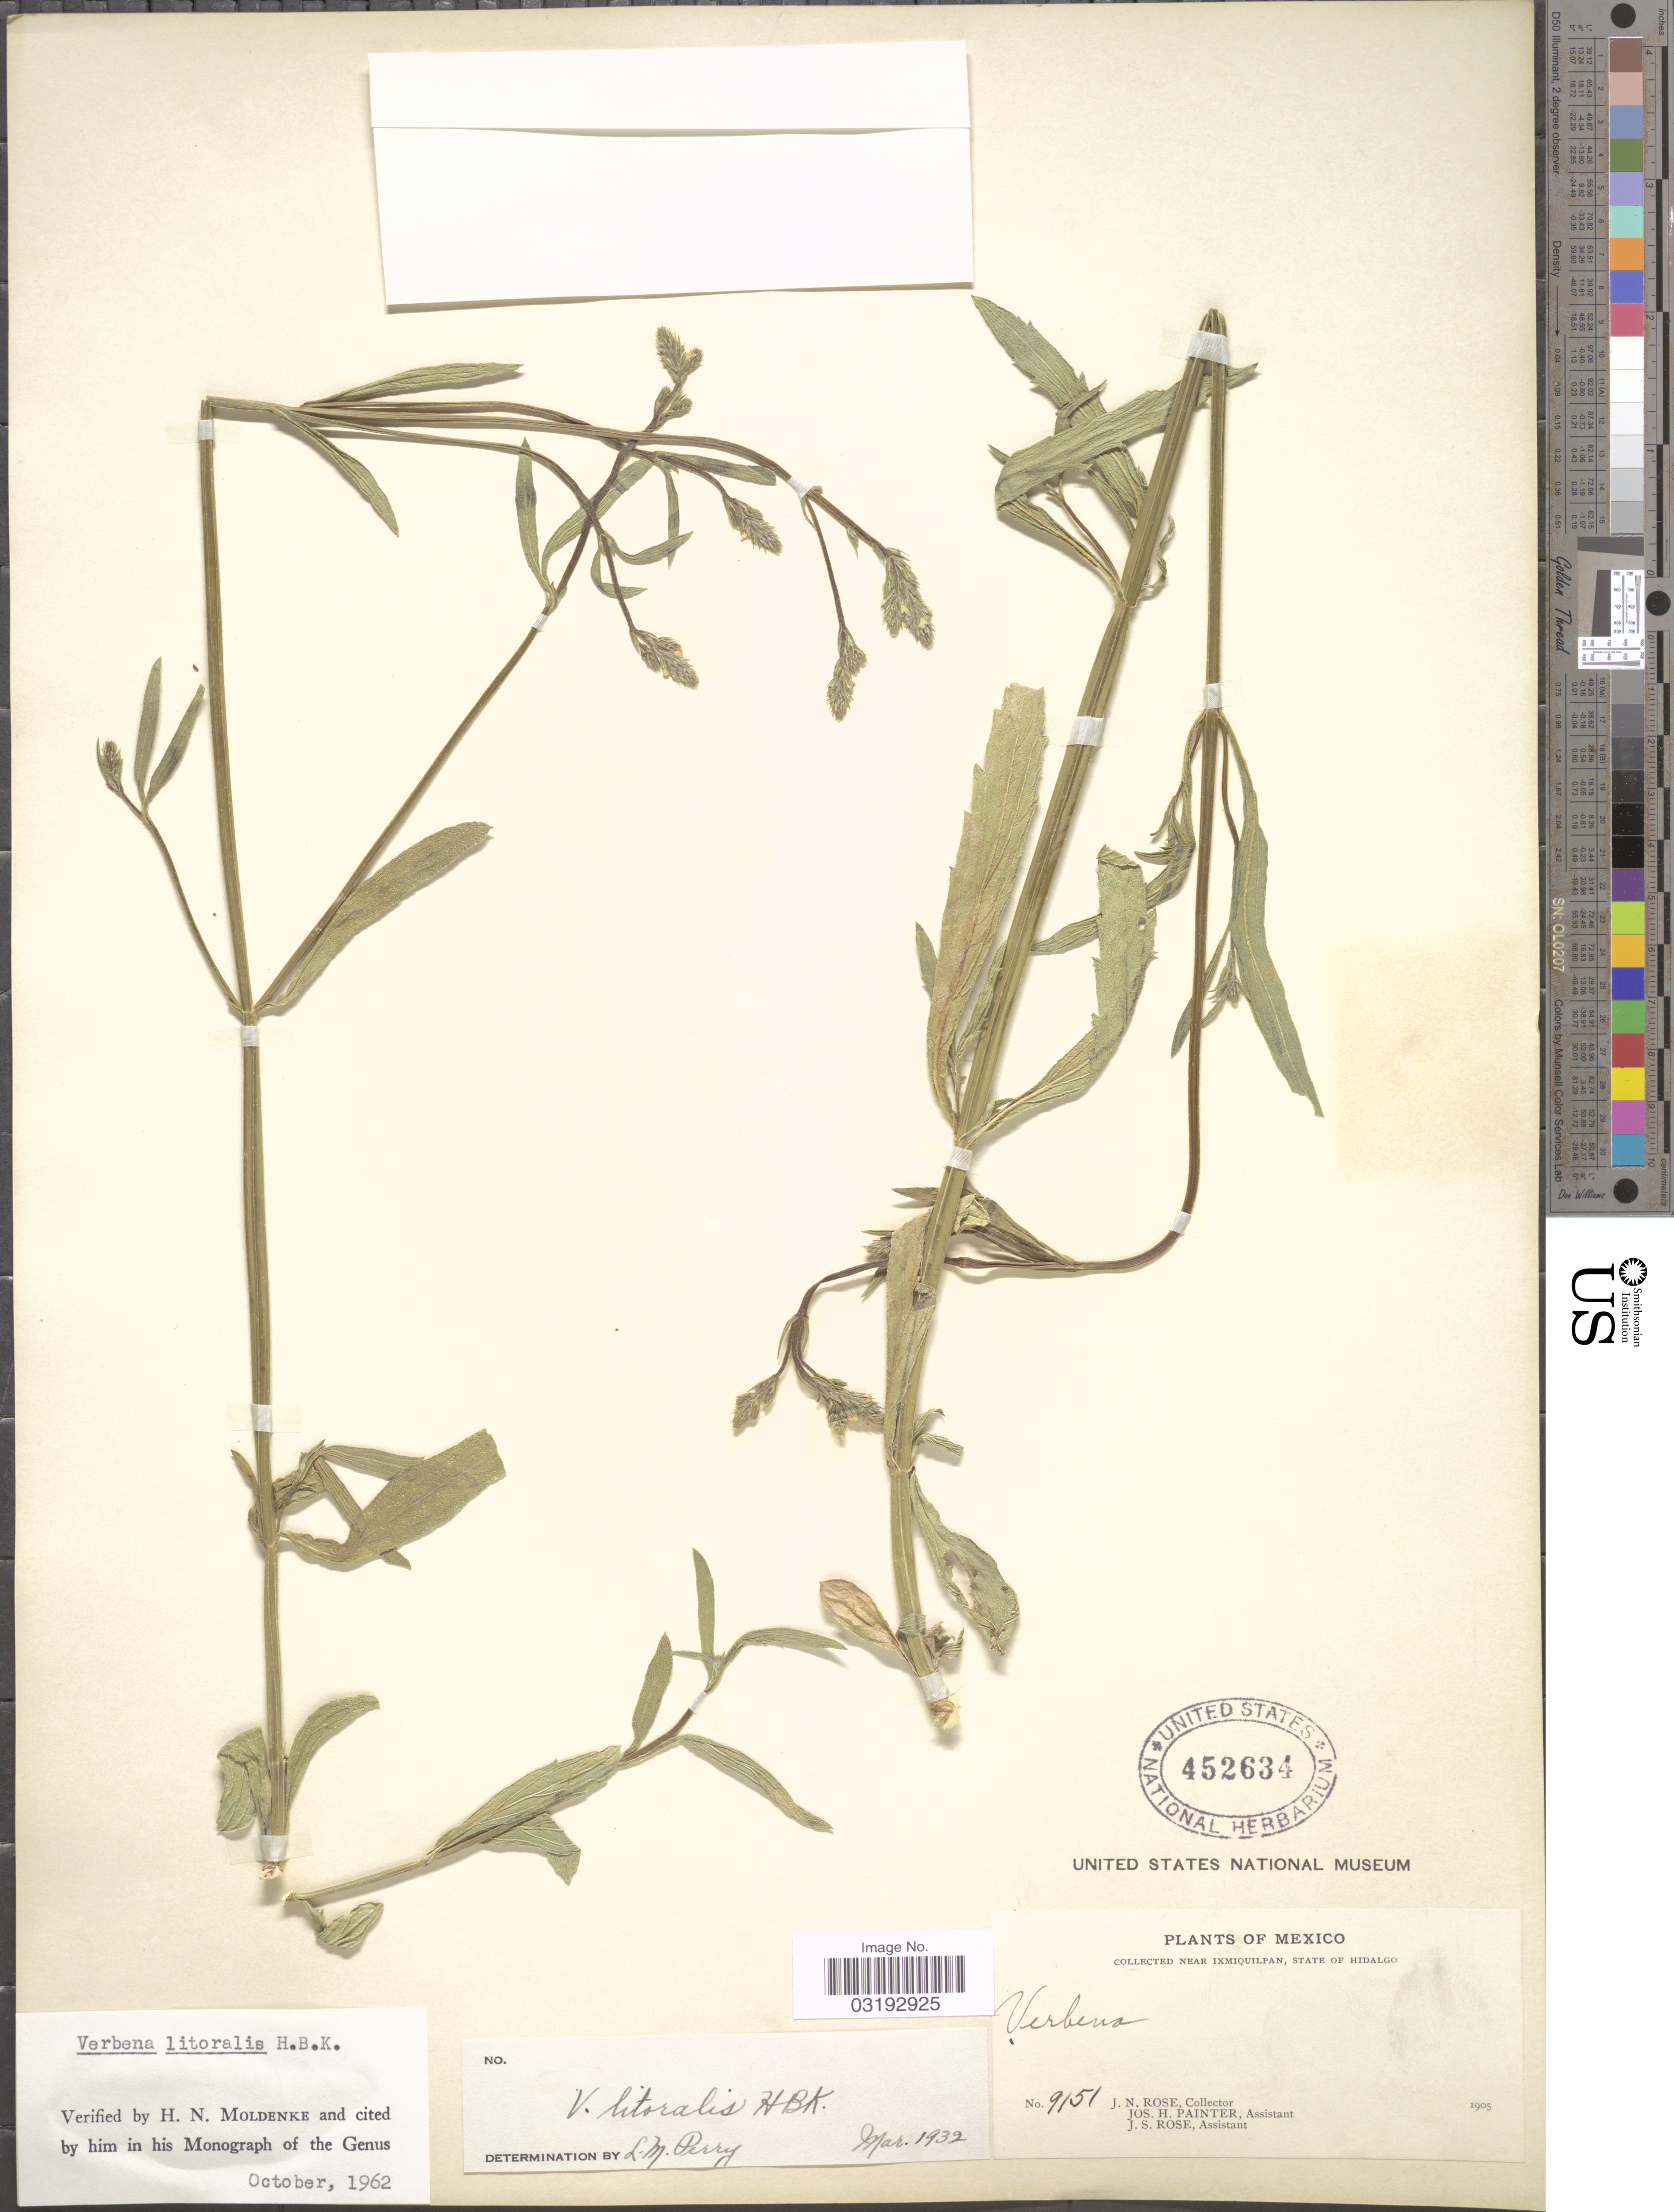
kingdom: Plantae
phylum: Tracheophyta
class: Magnoliopsida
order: Lamiales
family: Verbenaceae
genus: Verbena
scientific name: Verbena litoralis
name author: Kunth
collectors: J. N. Rose, J. H. Painter & J. S. Rose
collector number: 9151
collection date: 1905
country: Mexico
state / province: Hidalgo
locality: Near Ixmiquilpan.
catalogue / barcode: US 452634